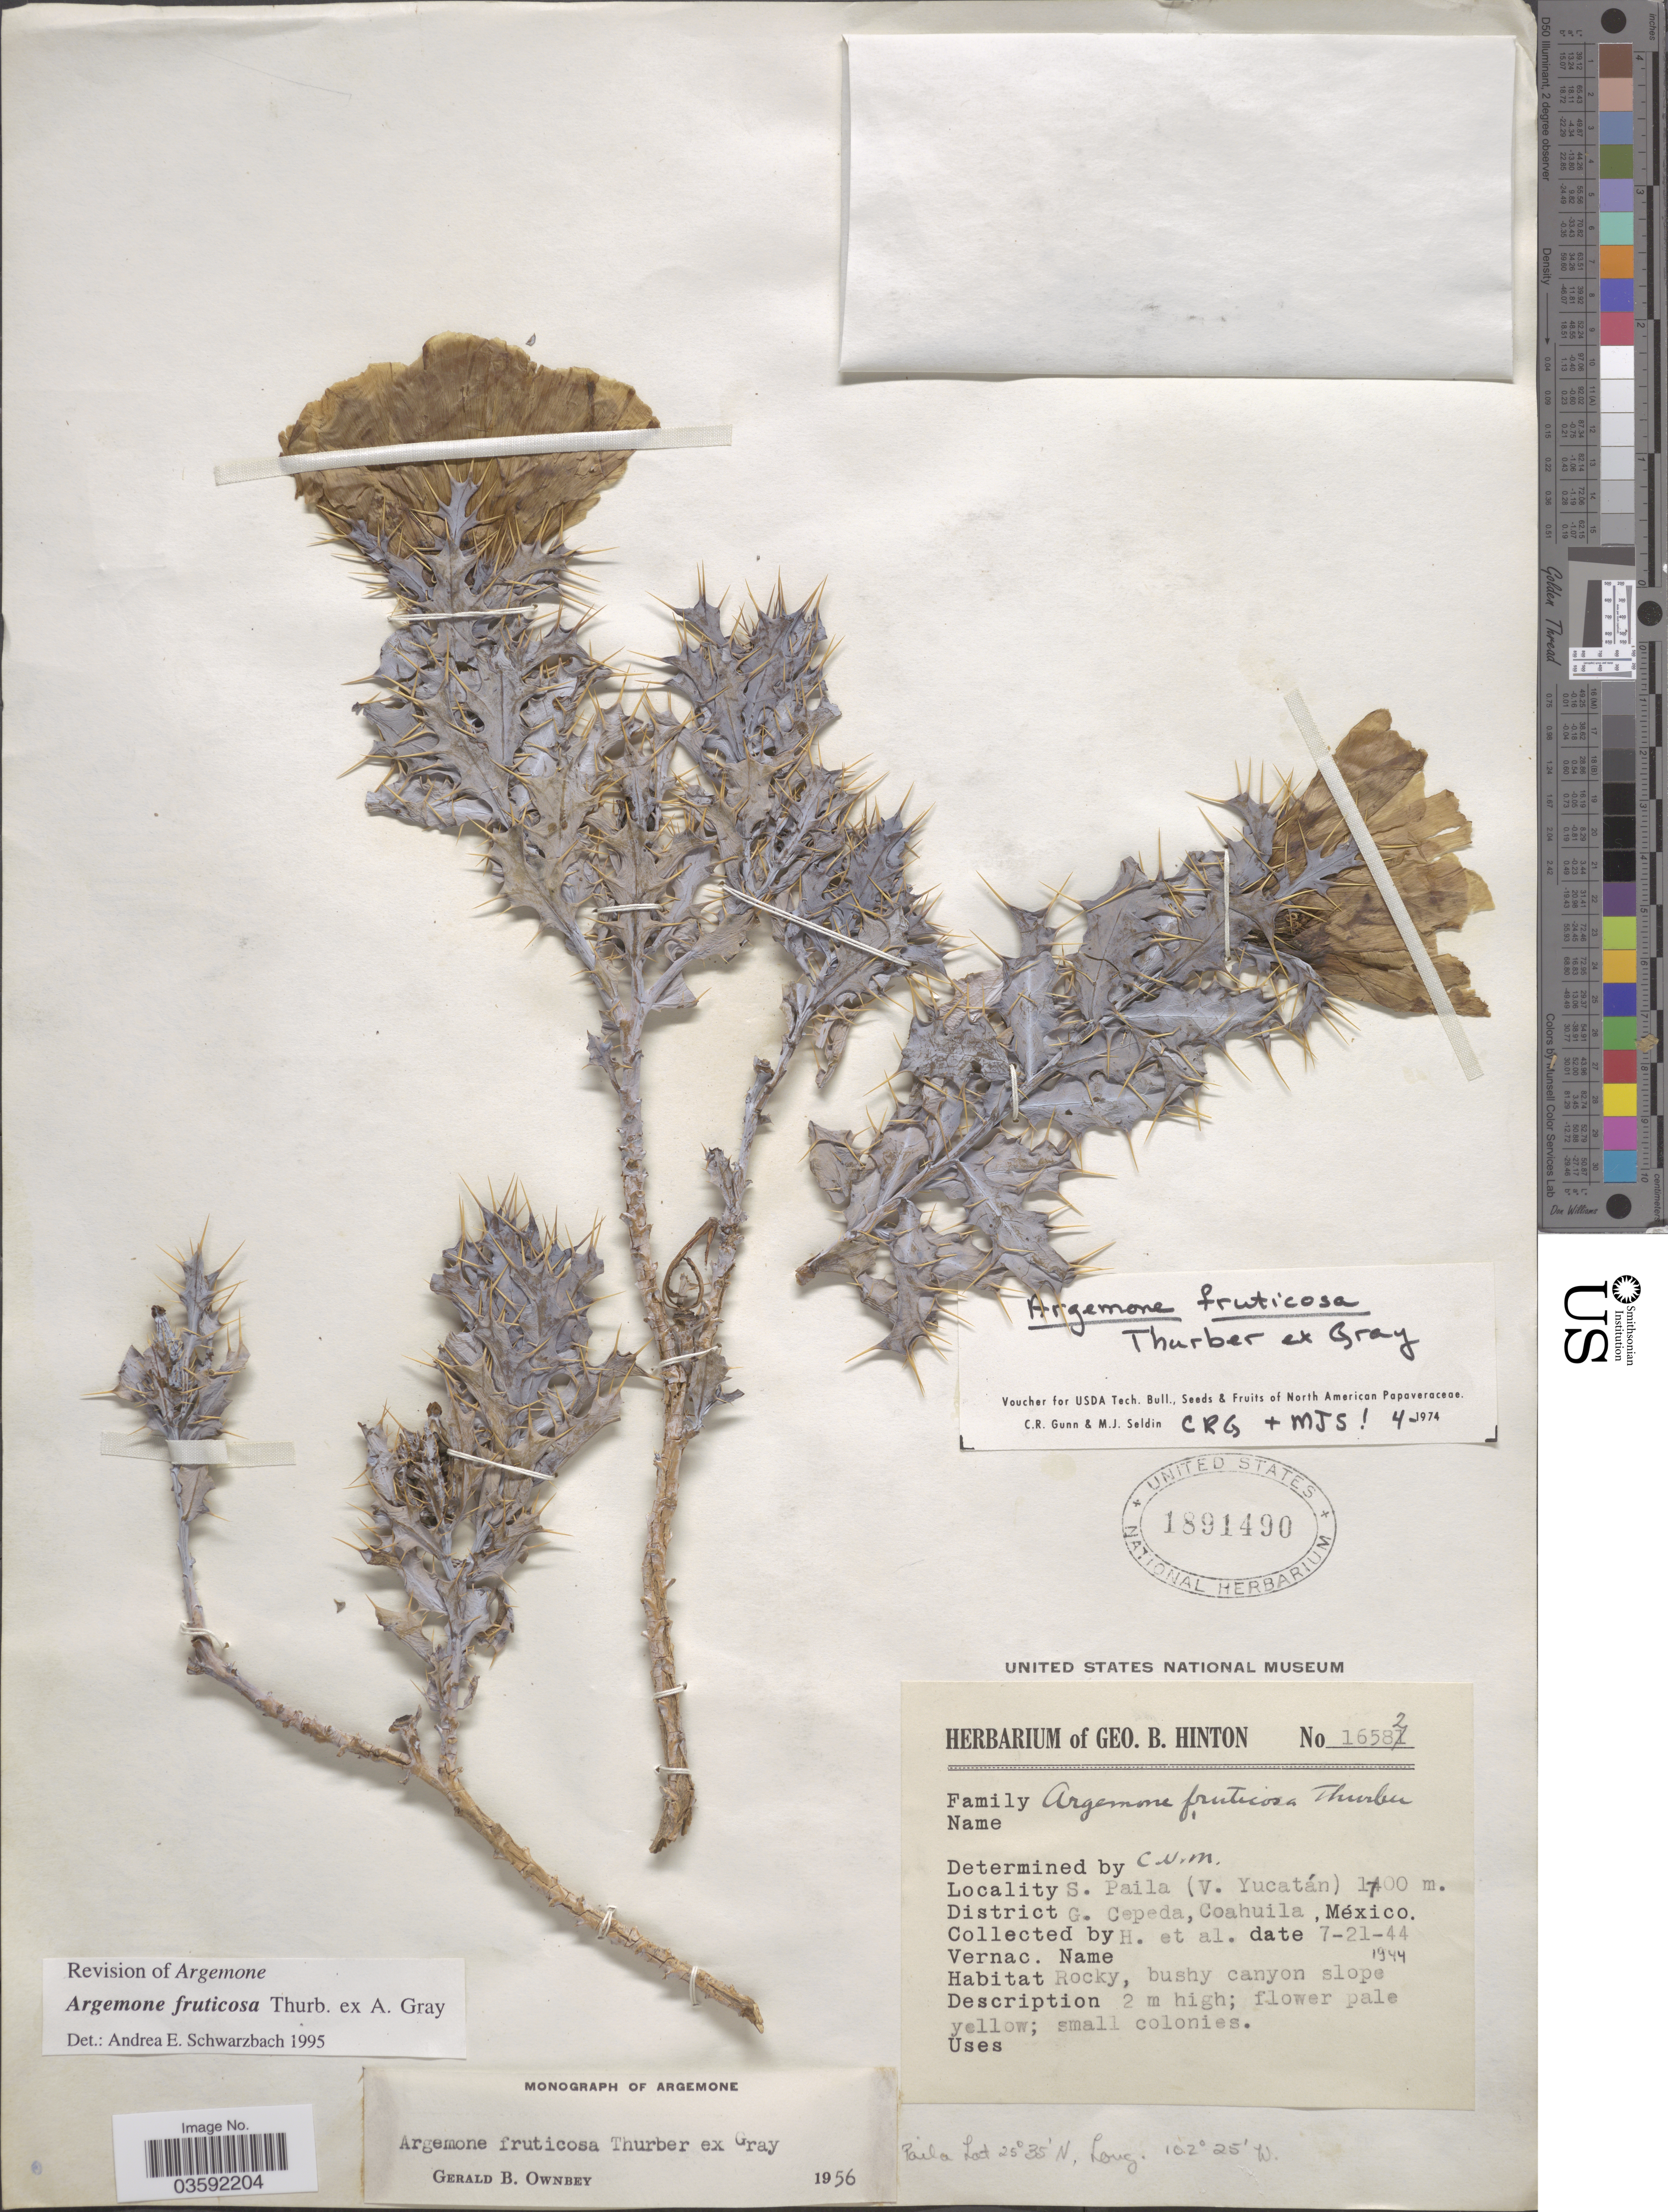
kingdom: Plantae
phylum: Tracheophyta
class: Magnoliopsida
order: Ranunculales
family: Papaveraceae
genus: Argemone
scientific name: Argemone fruticosa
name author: ex A. Gray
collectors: G. B. Hinton & et al.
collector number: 16582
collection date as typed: Transcribed d/m/y: 21/7/44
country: Mexico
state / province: Coahuila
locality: S. Paila (V. Yucatán). District G. Cepeda.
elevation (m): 1700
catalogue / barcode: US 1891490